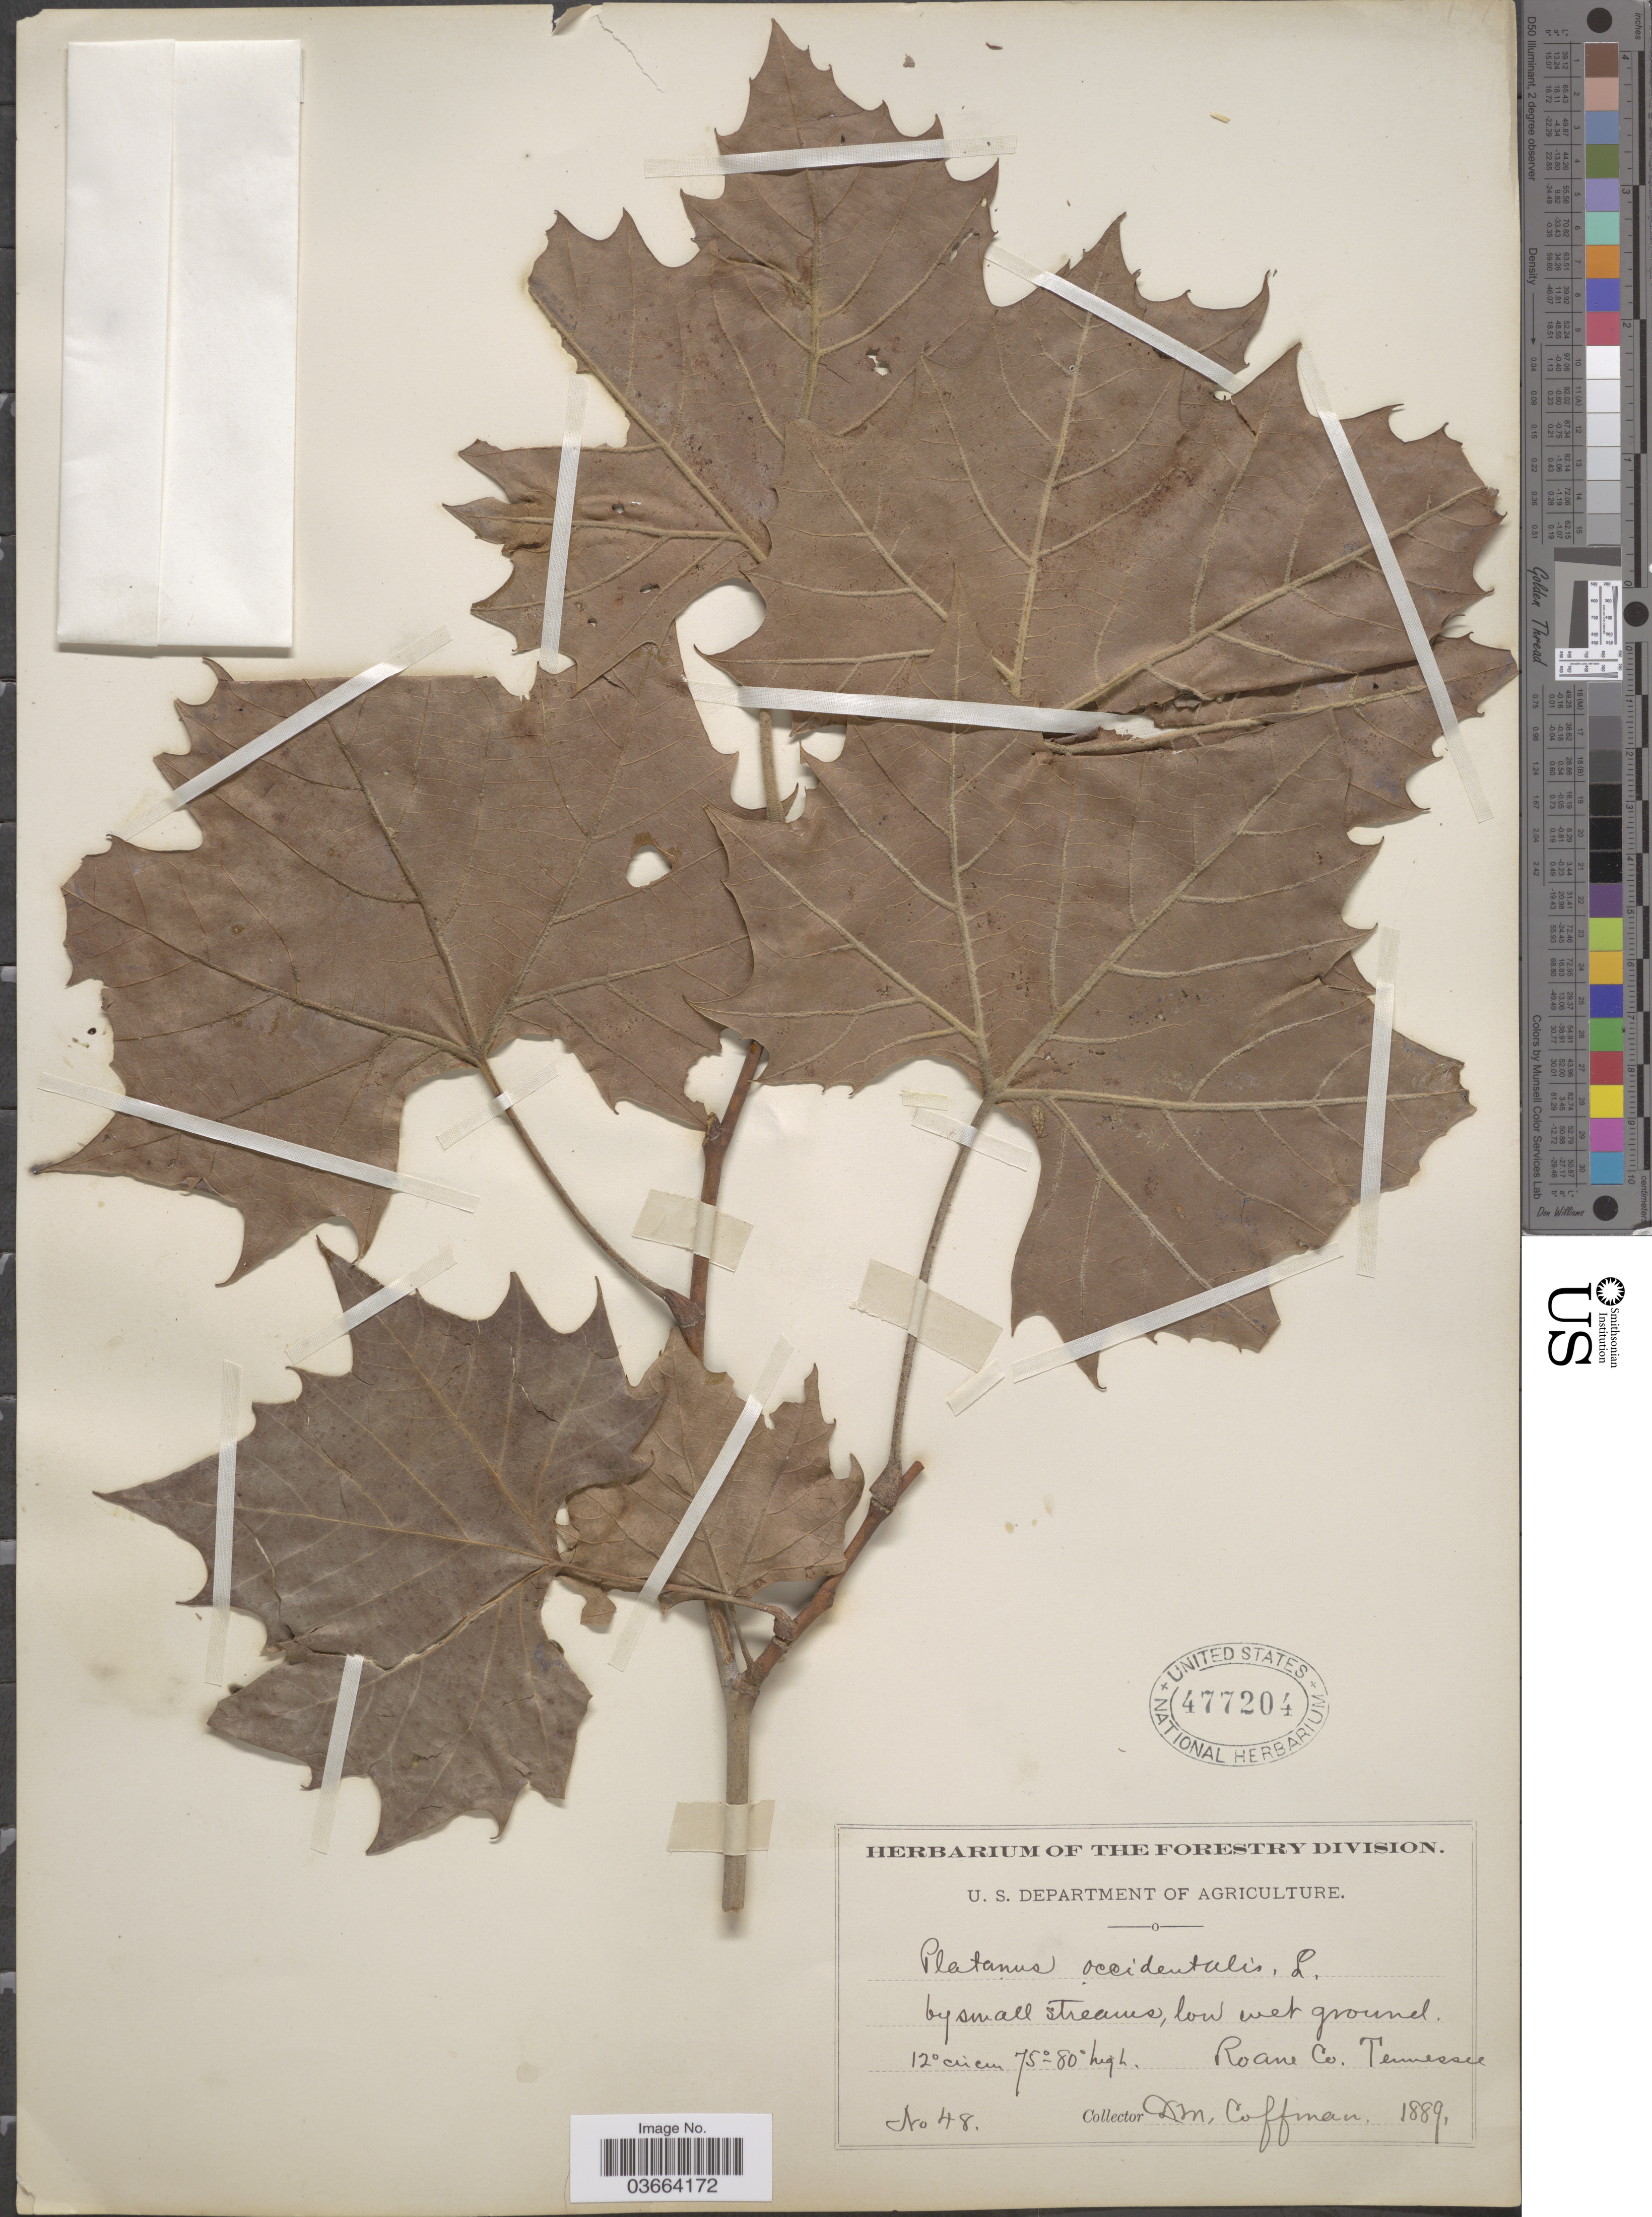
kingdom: Plantae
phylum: Tracheophyta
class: Magnoliopsida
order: Proteales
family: Platanaceae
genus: Platanus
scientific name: Platanus occidentalis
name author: L.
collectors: D. M. Coffman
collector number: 48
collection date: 1889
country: United States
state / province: Tennessee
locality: Roane Co.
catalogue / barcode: US 477204